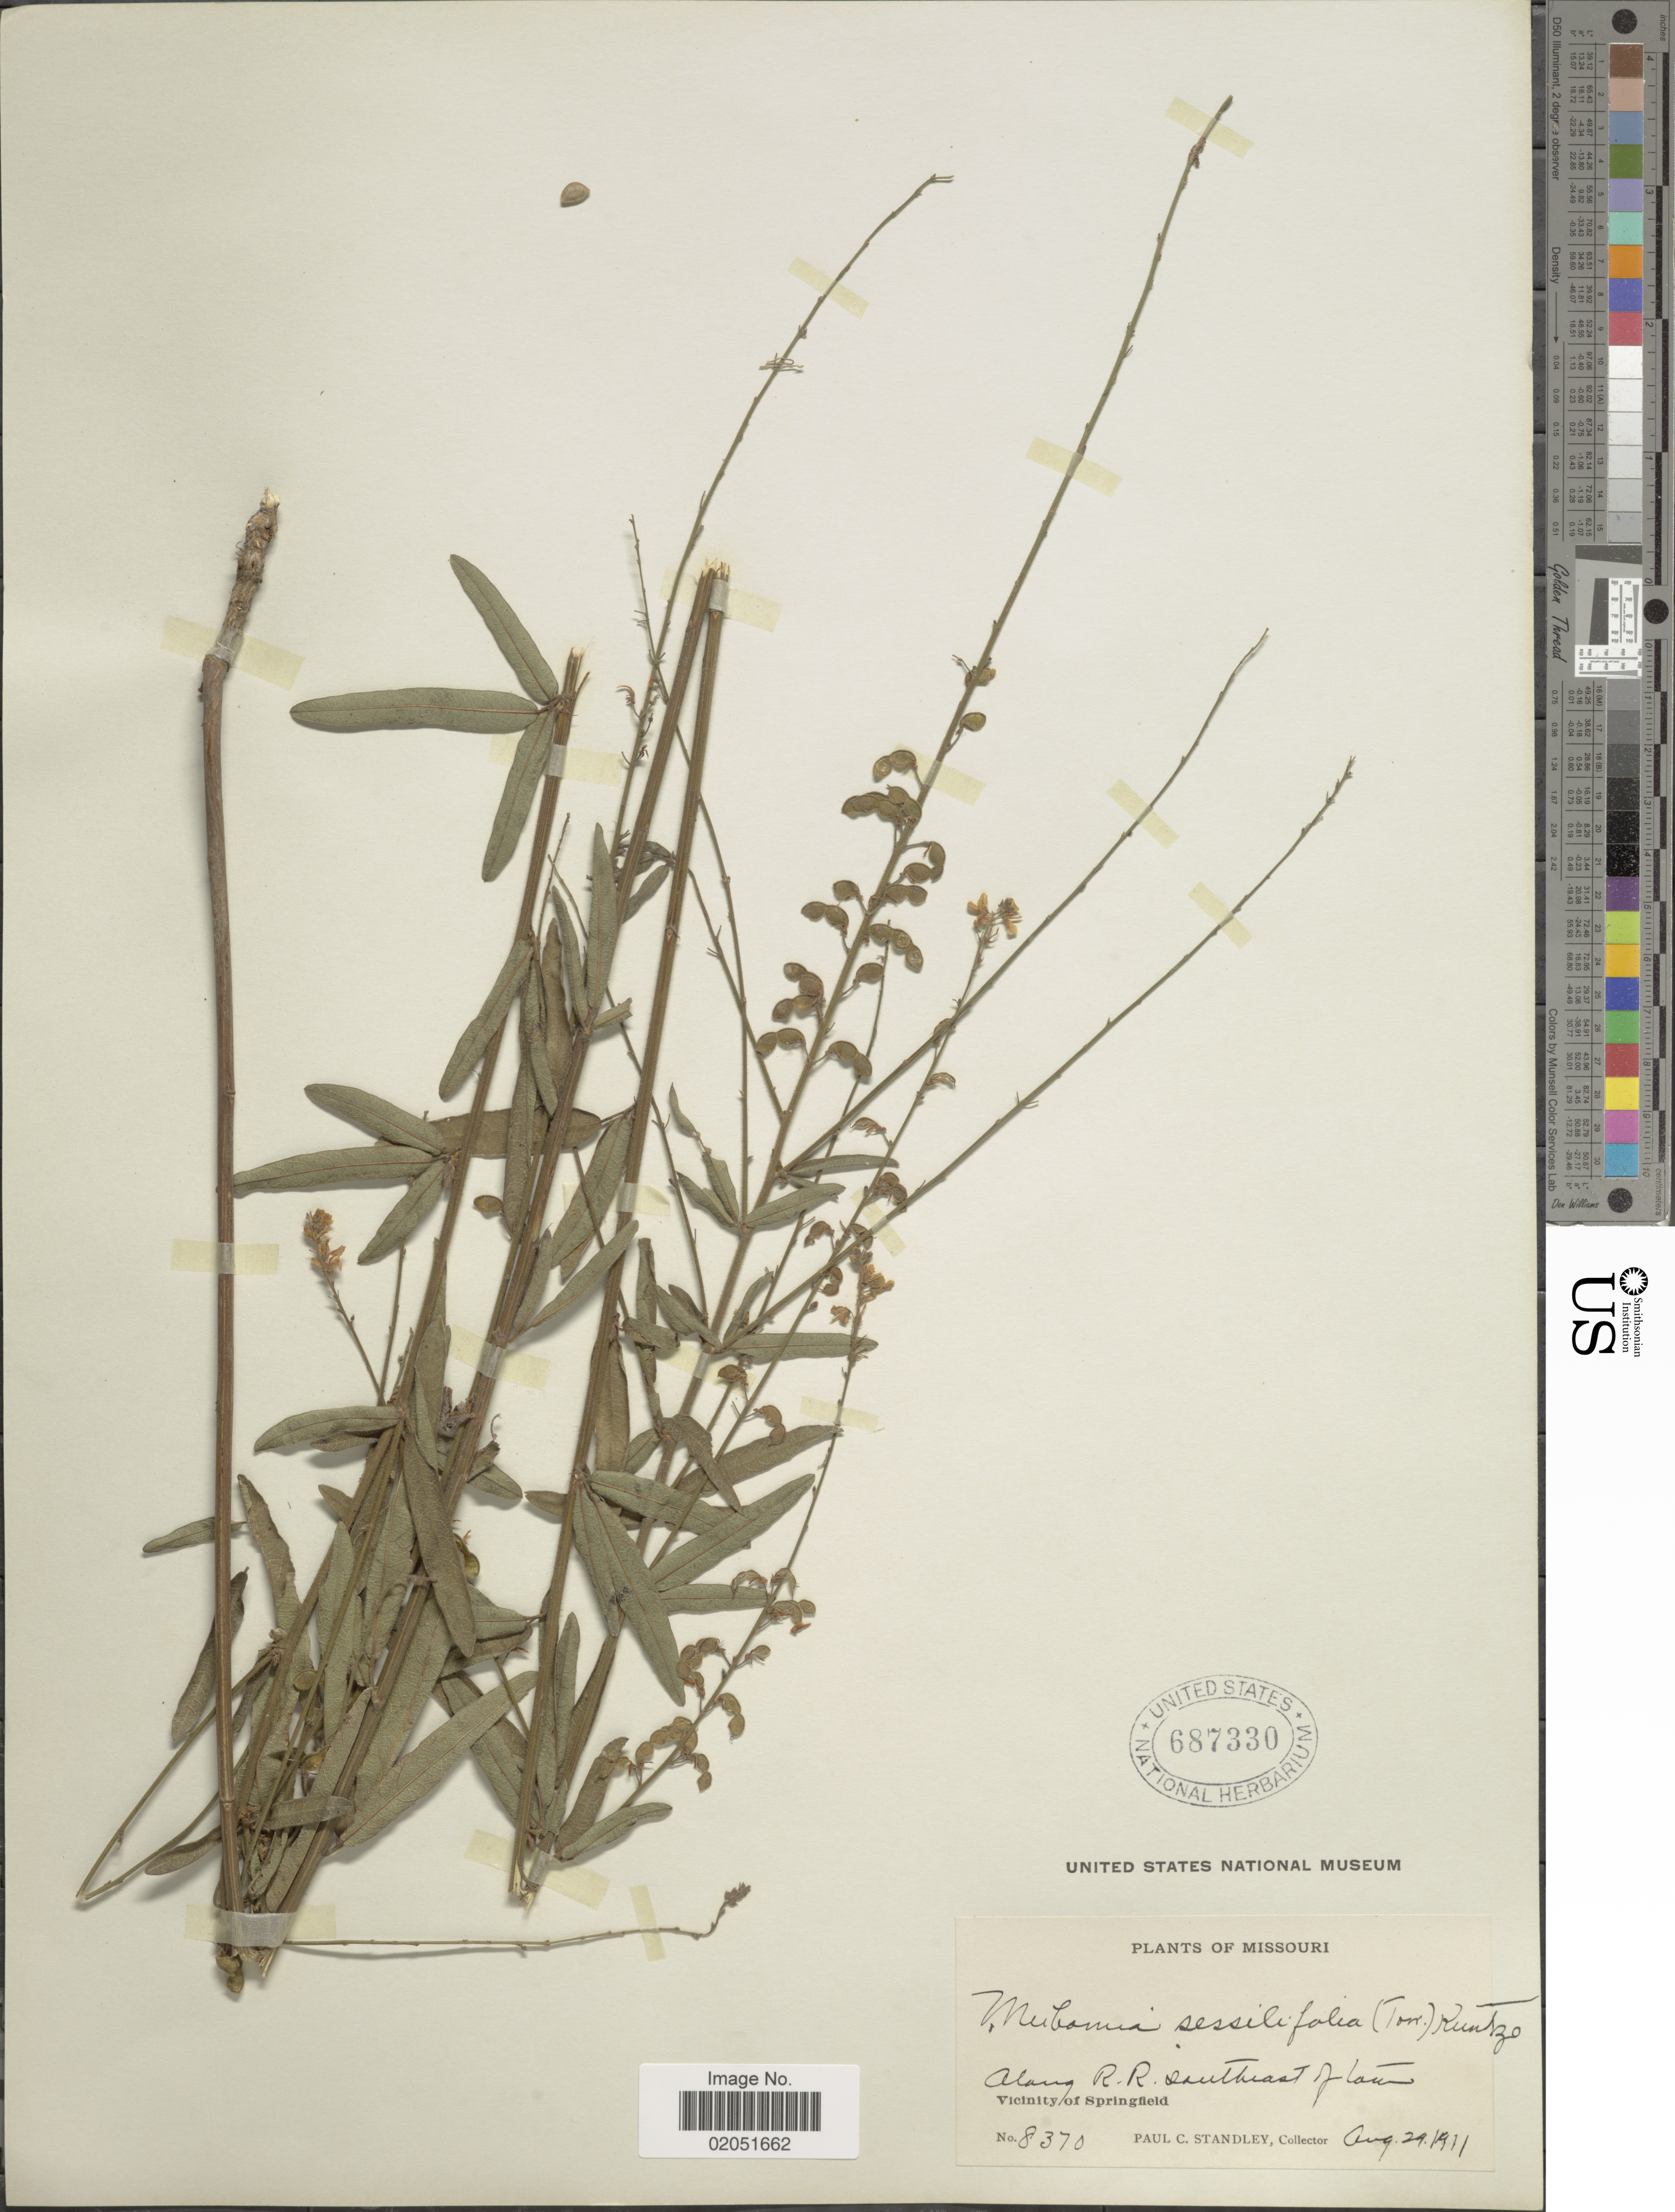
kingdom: Plantae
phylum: Tracheophyta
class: Magnoliopsida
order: Fabales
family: Fabaceae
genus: Desmodium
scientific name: Desmodium sessilifolium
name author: Torr. & A. Gray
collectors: P. C. Standley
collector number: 8370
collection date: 1911-08-29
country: United States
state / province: Missouri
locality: Along R. R. southeast of land, Vicinity of Springfield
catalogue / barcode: US 687330